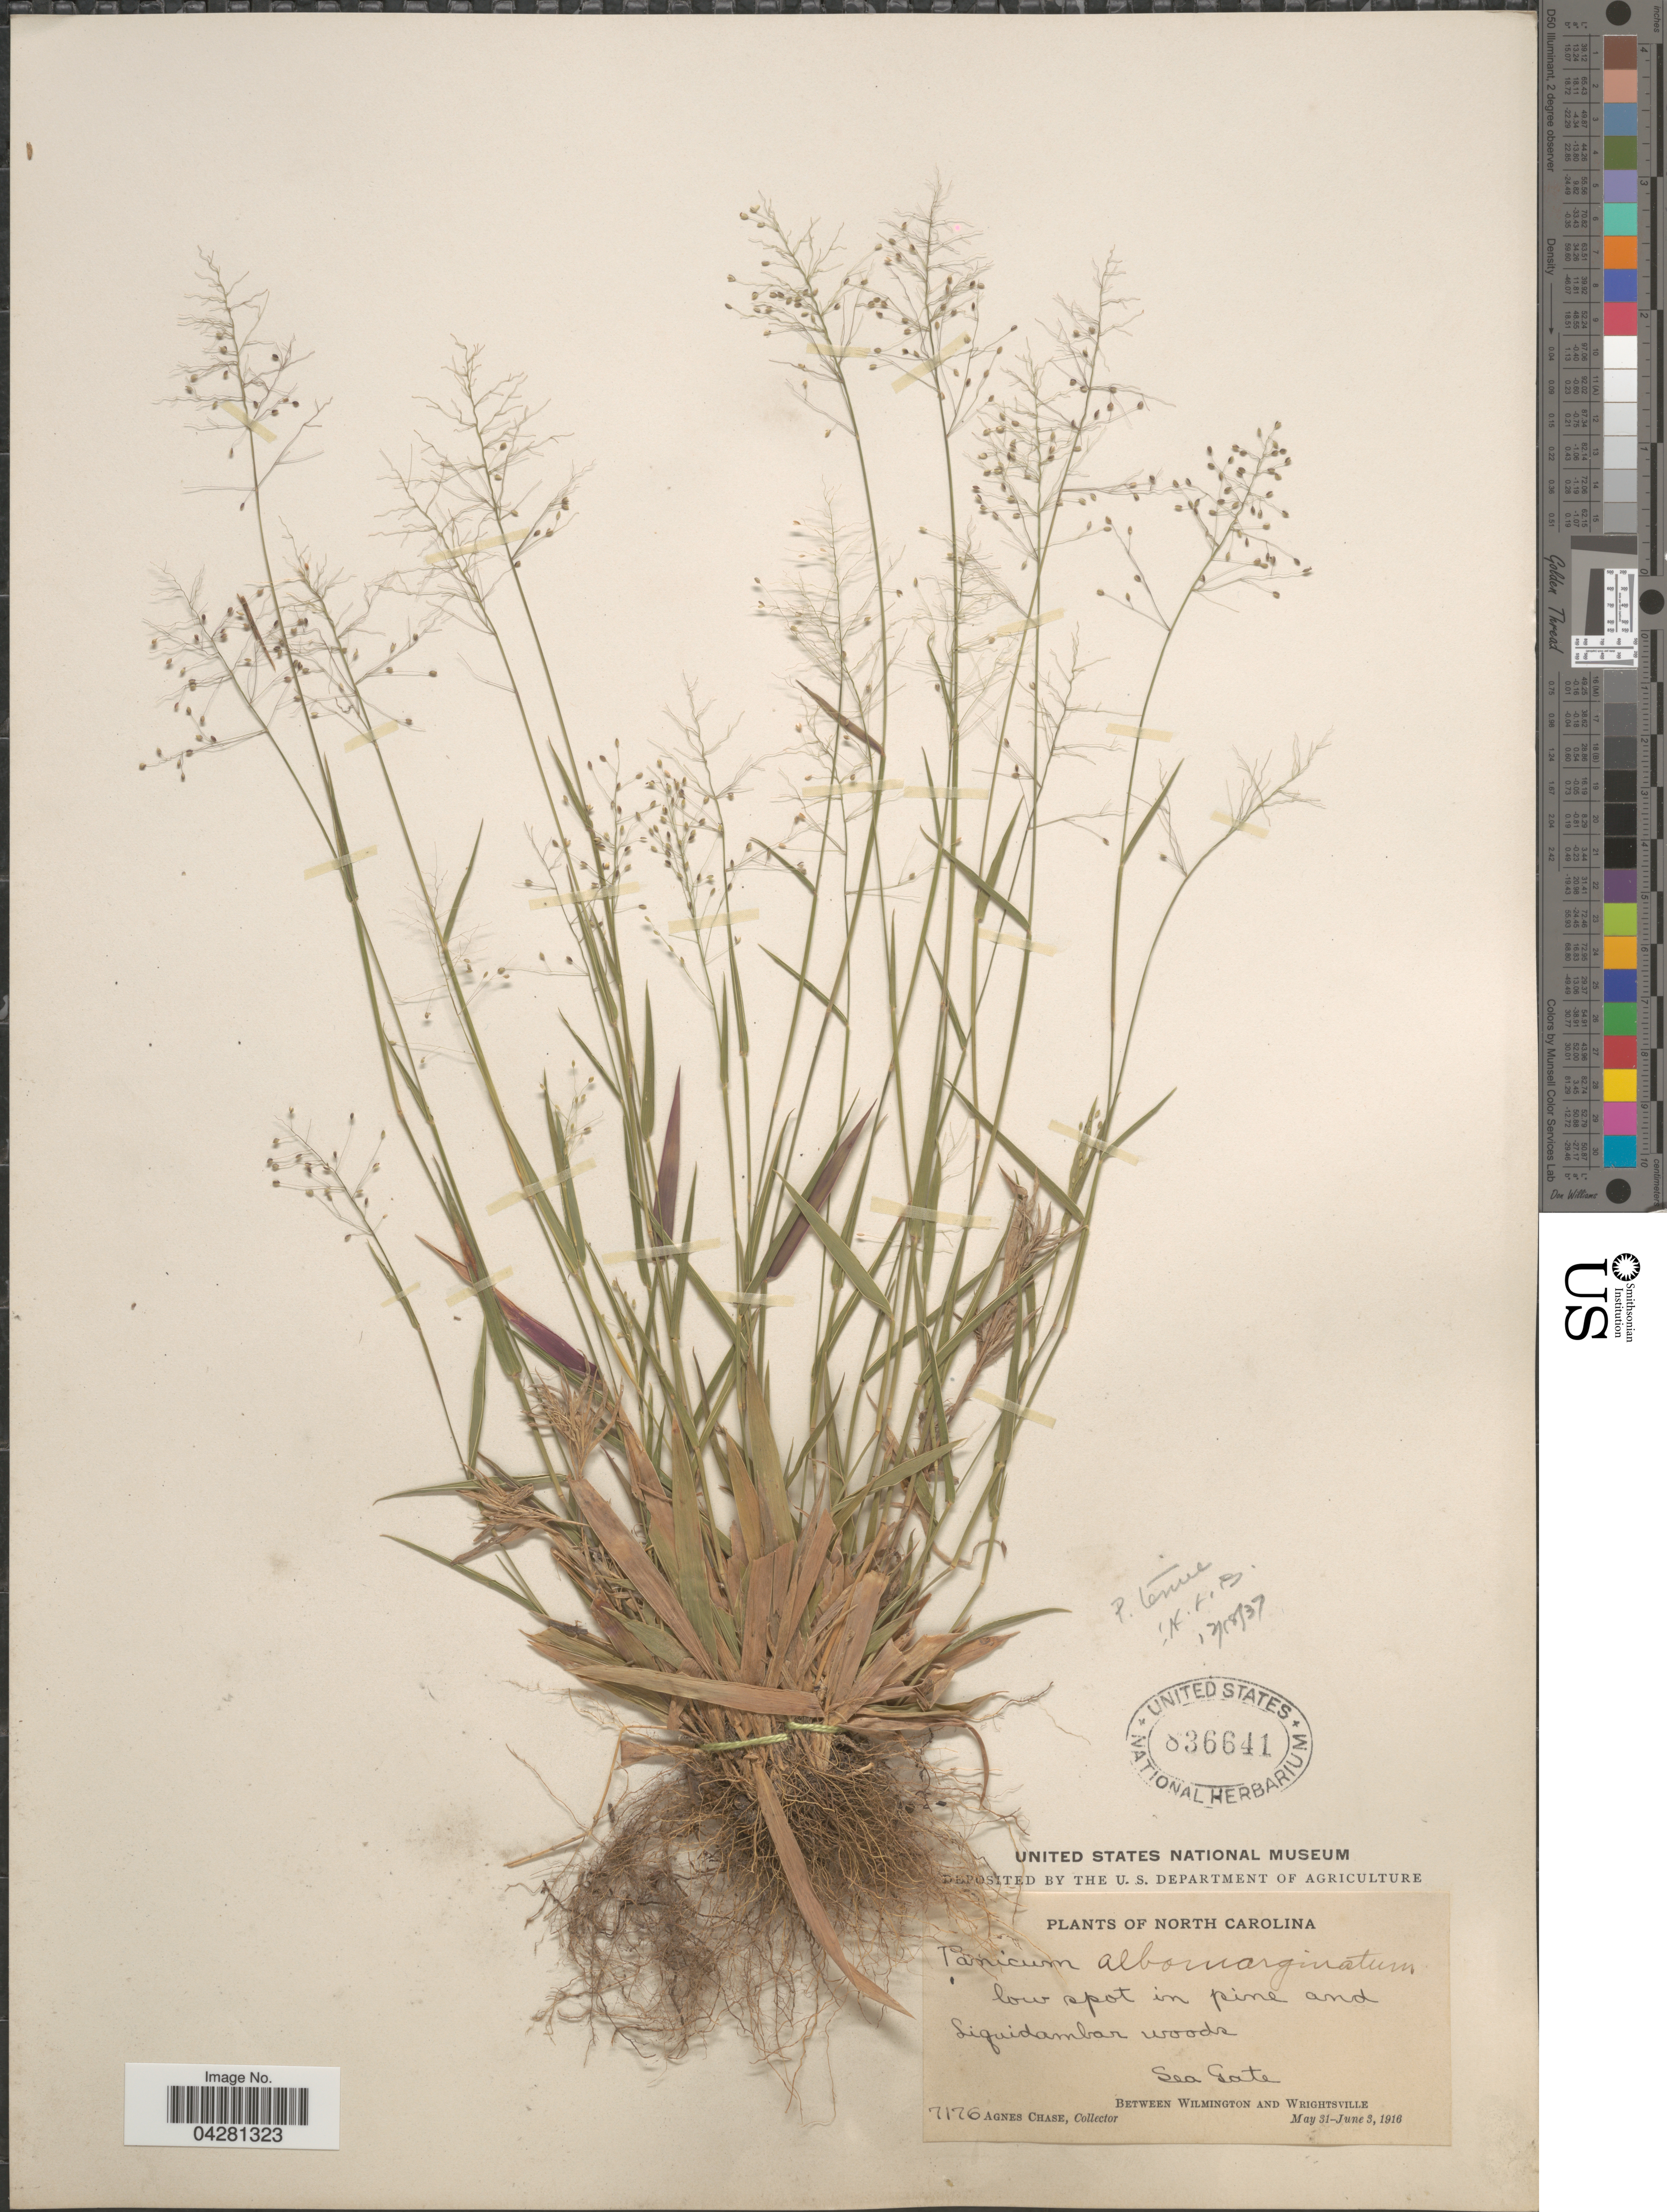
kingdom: Plantae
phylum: Tracheophyta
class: Liliopsida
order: Poales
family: Poaceae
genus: Dichanthelium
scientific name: Dichanthelium dichotomum var. unciphyllum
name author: (Trin.) Davidse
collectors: A. Chase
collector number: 7176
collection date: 1916-05-31/1916-06-03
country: United States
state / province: North Carolina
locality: Sea Gate. Between Wilmington and Wrightsville.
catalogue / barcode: US 836641